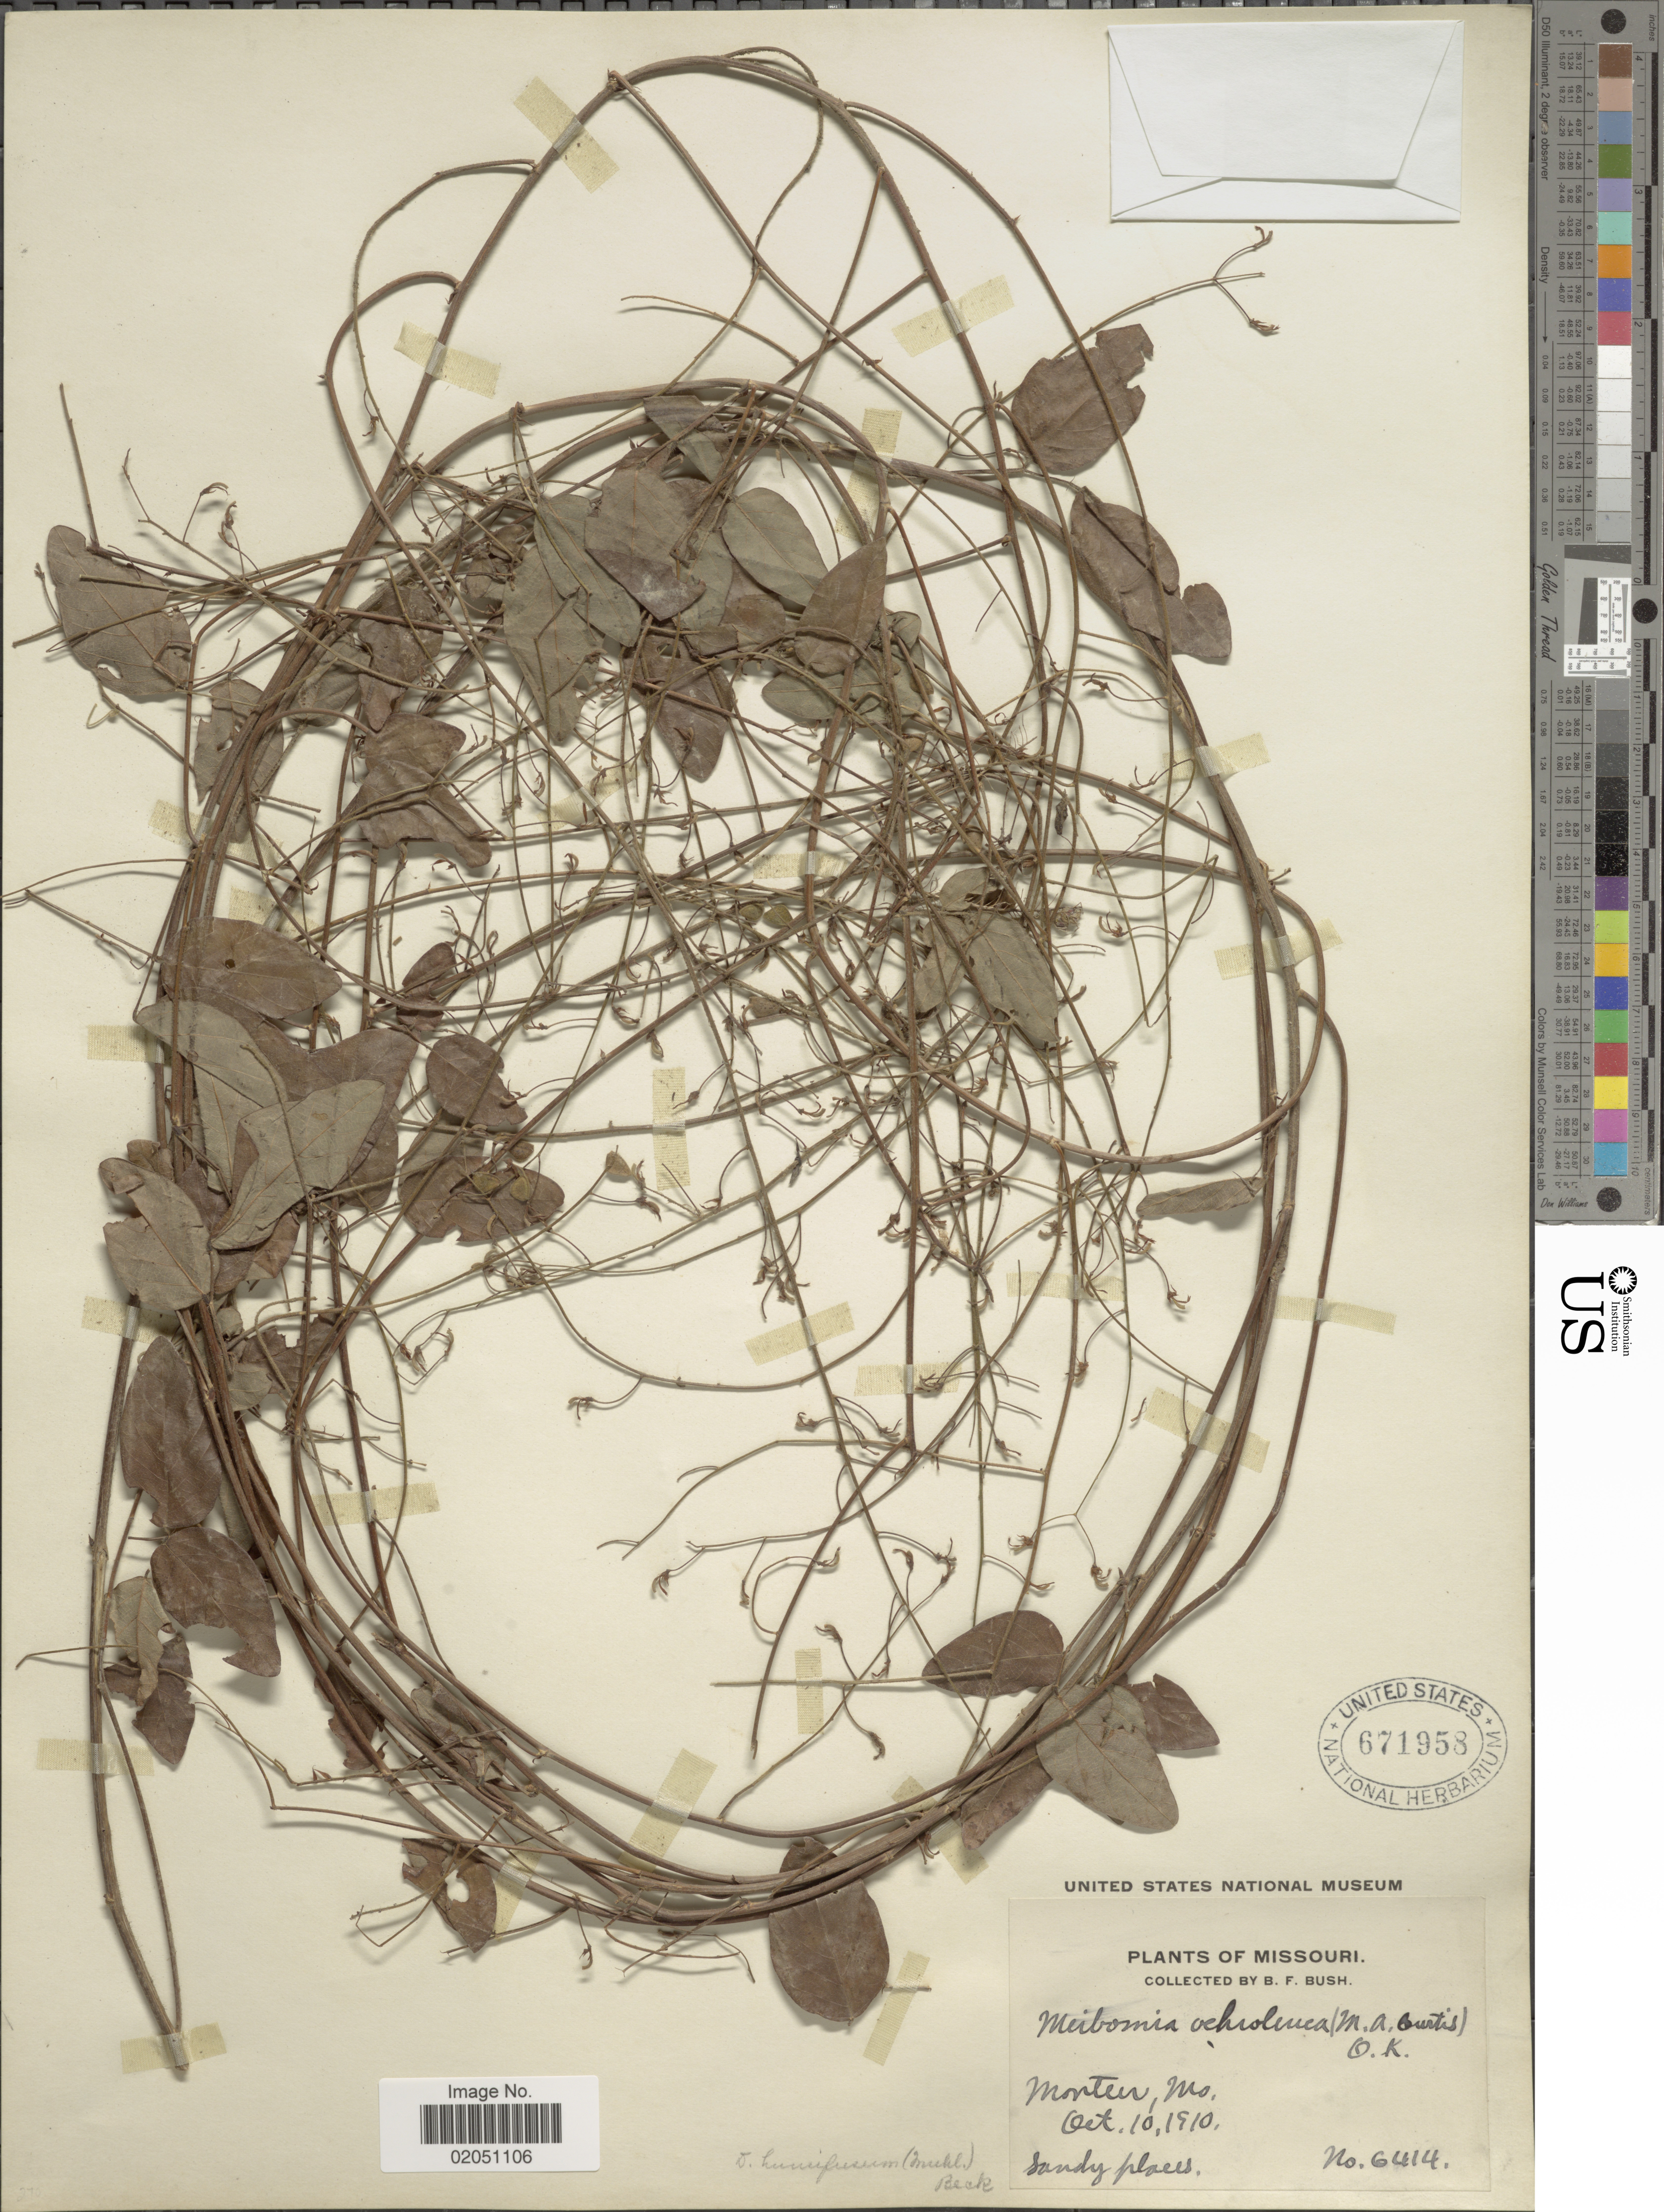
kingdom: Plantae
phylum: Tracheophyta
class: Magnoliopsida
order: Fabales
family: Fabaceae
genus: Desmodium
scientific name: Desmodium ochroleucum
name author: M.A. Curtis ex Canby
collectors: B. F. Bush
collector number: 6414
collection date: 1910-10-10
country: United States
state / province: Missouri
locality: Monteer, Sandy places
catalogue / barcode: US 671958